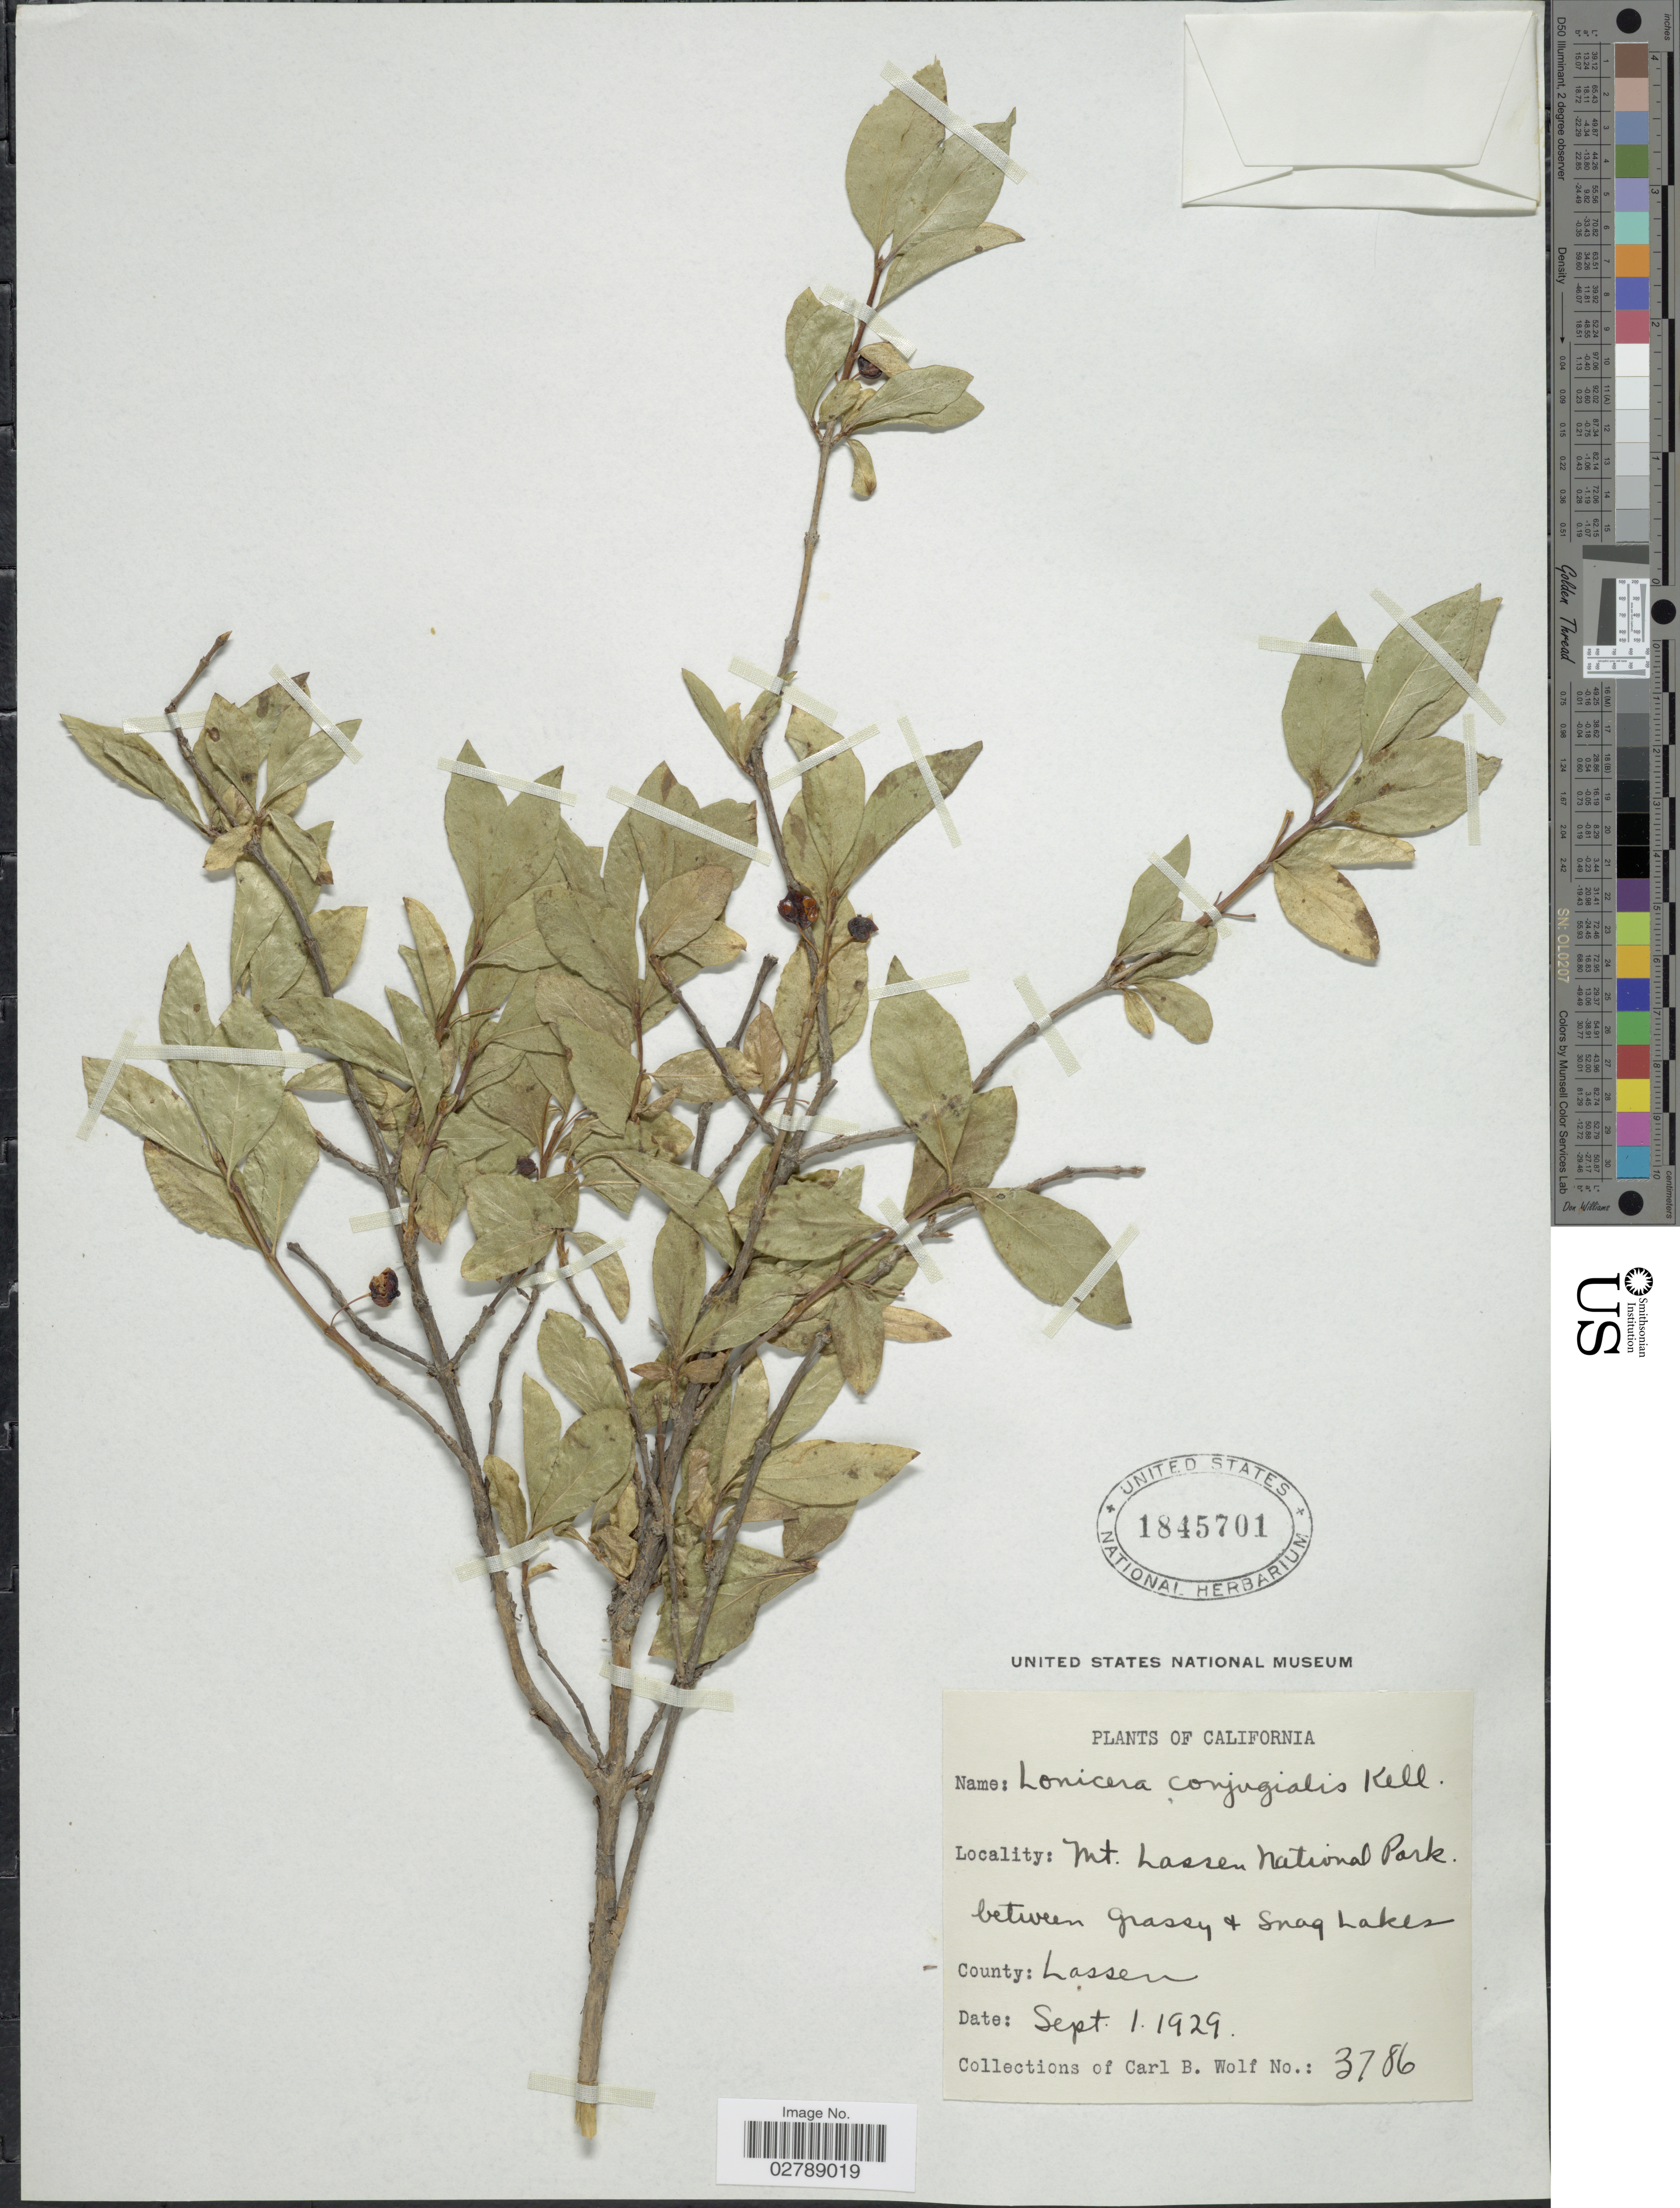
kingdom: Plantae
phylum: Tracheophyta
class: Magnoliopsida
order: Dipsacales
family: Caprifoliaceae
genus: Lonicera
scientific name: Lonicera conjugialis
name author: Kellogg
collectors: C. B. Wolf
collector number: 3786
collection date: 1929-09-01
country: United States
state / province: California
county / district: Lassen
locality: Mt. Lassen National Park. County: Lassen.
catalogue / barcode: US 1845701